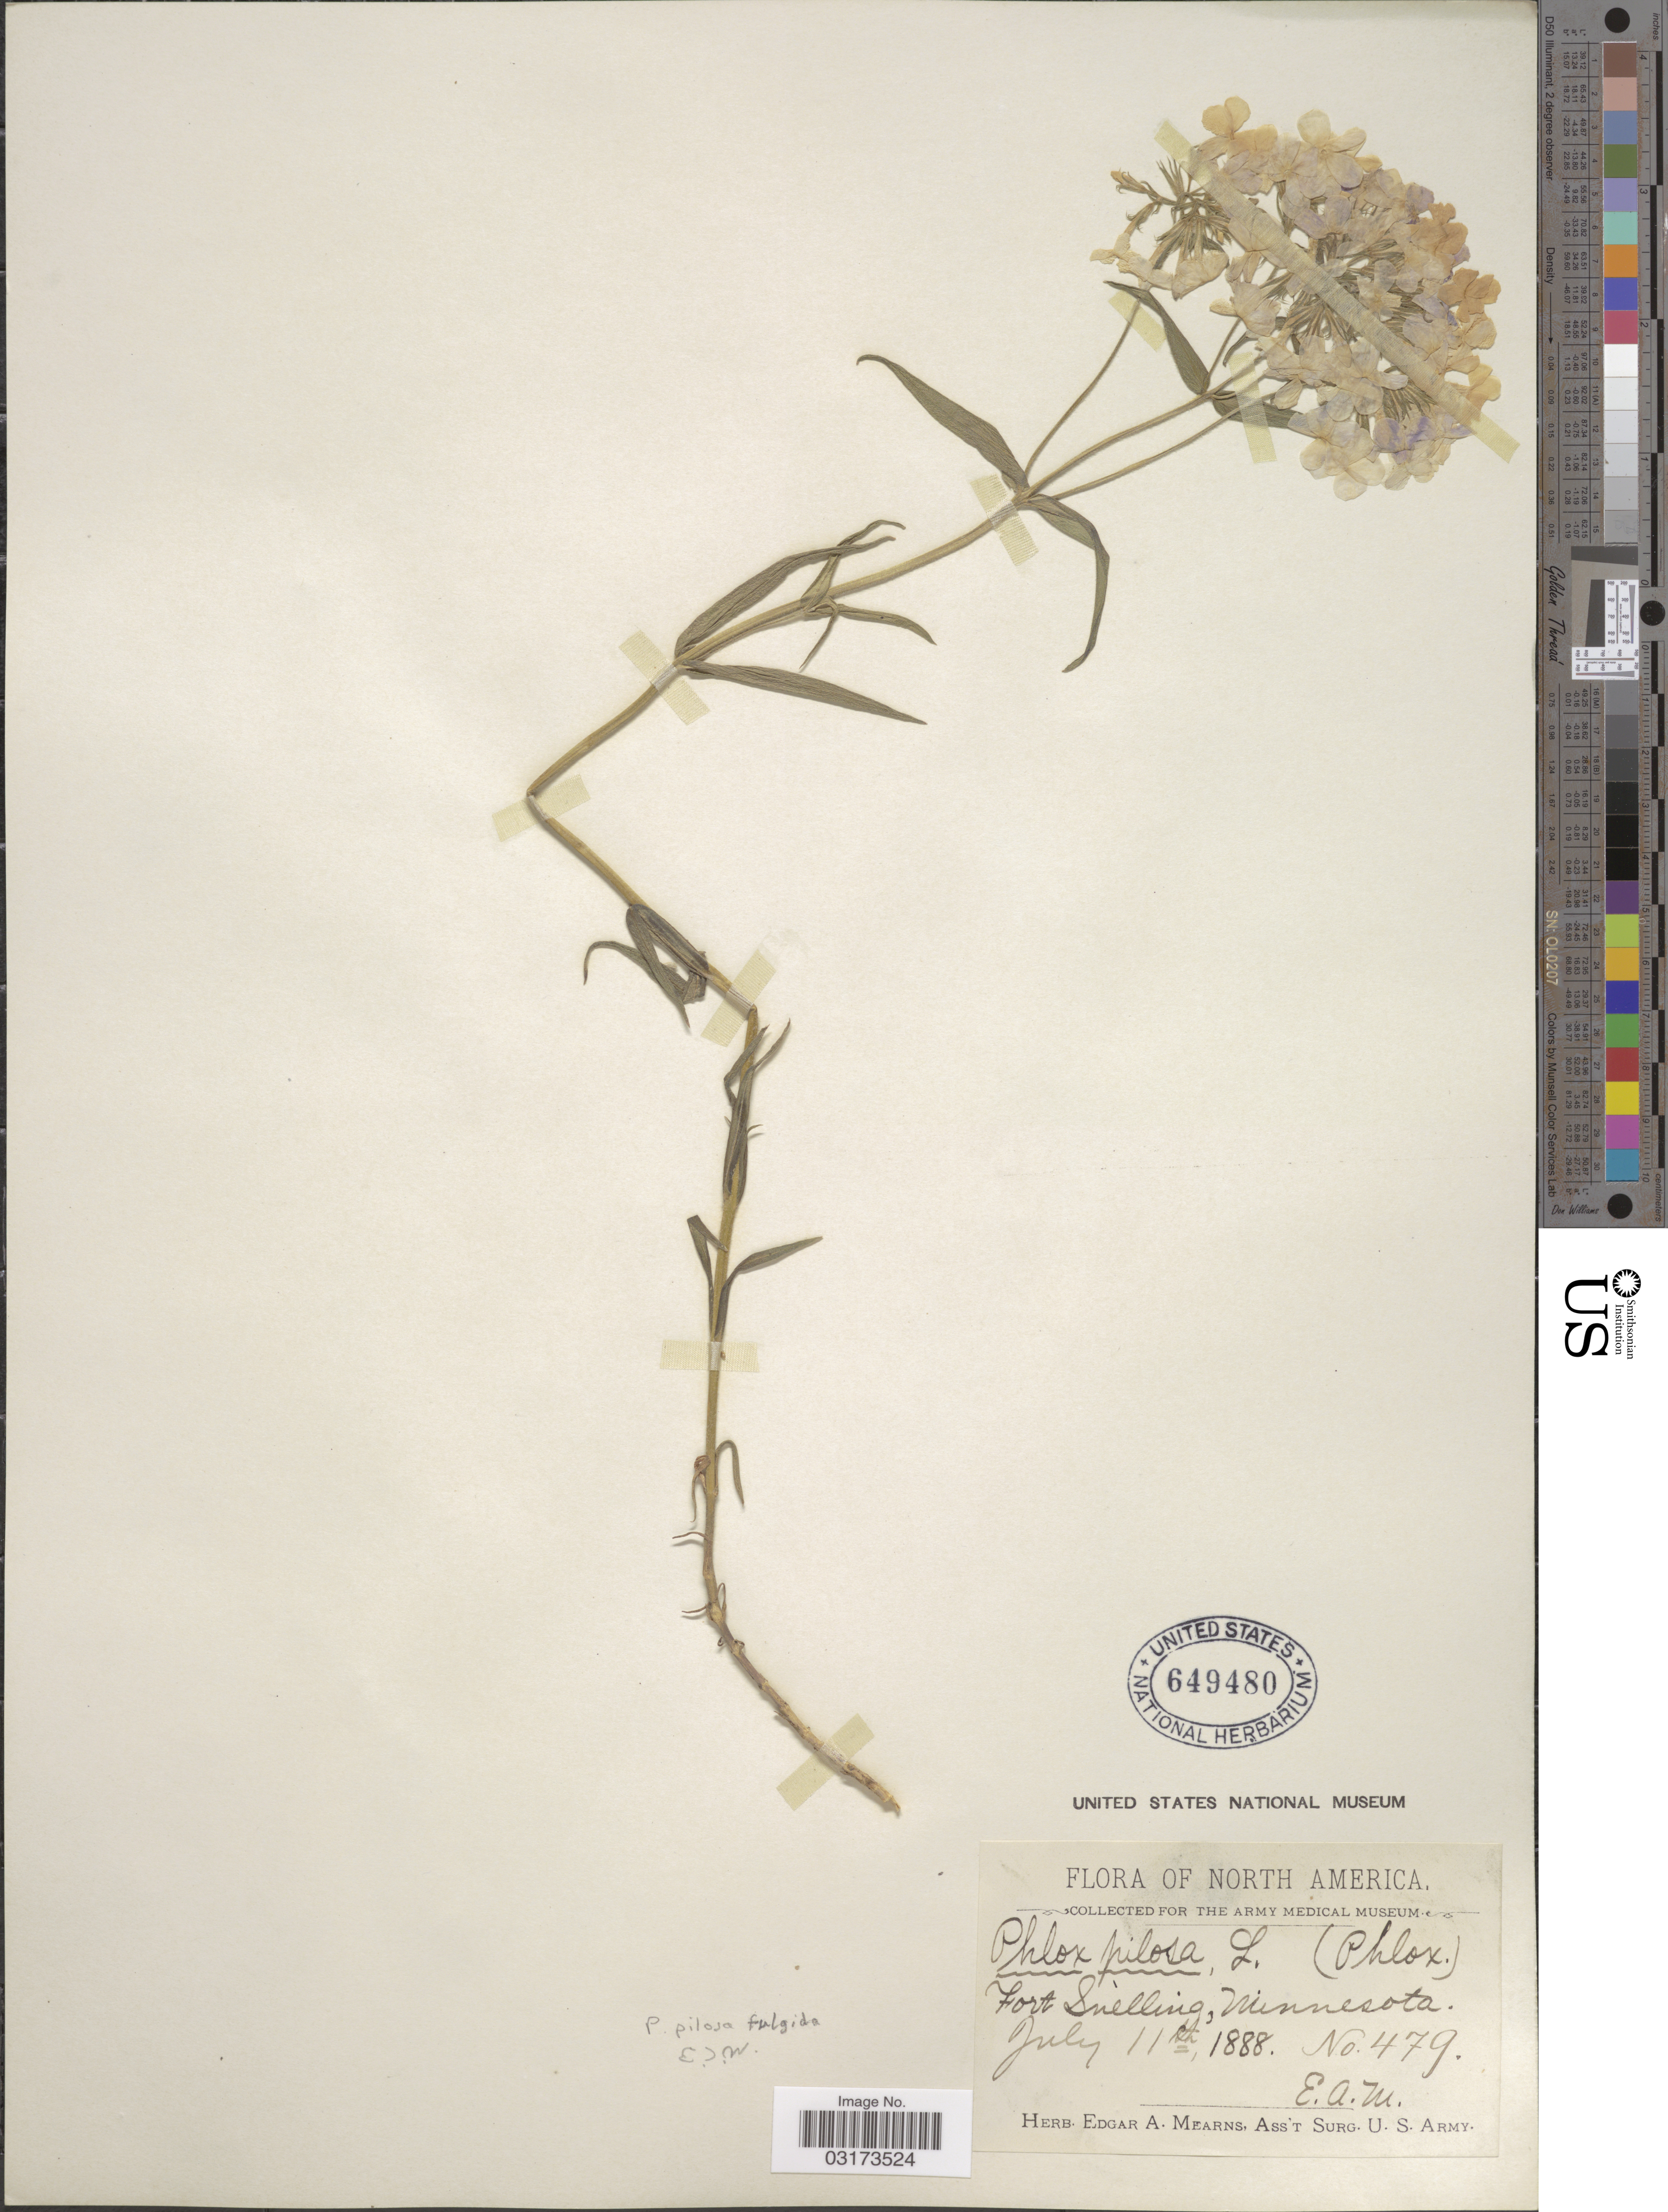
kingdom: Plantae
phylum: Tracheophyta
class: Magnoliopsida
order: Ericales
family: Polemoniaceae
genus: Phlox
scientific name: Phlox pilosa subsp. fulgida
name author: (Wherry) Wherry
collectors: E. A. Mearns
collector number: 479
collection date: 1888-07-11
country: United States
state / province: Minnesota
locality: Fort Snelling.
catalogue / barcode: US 649480